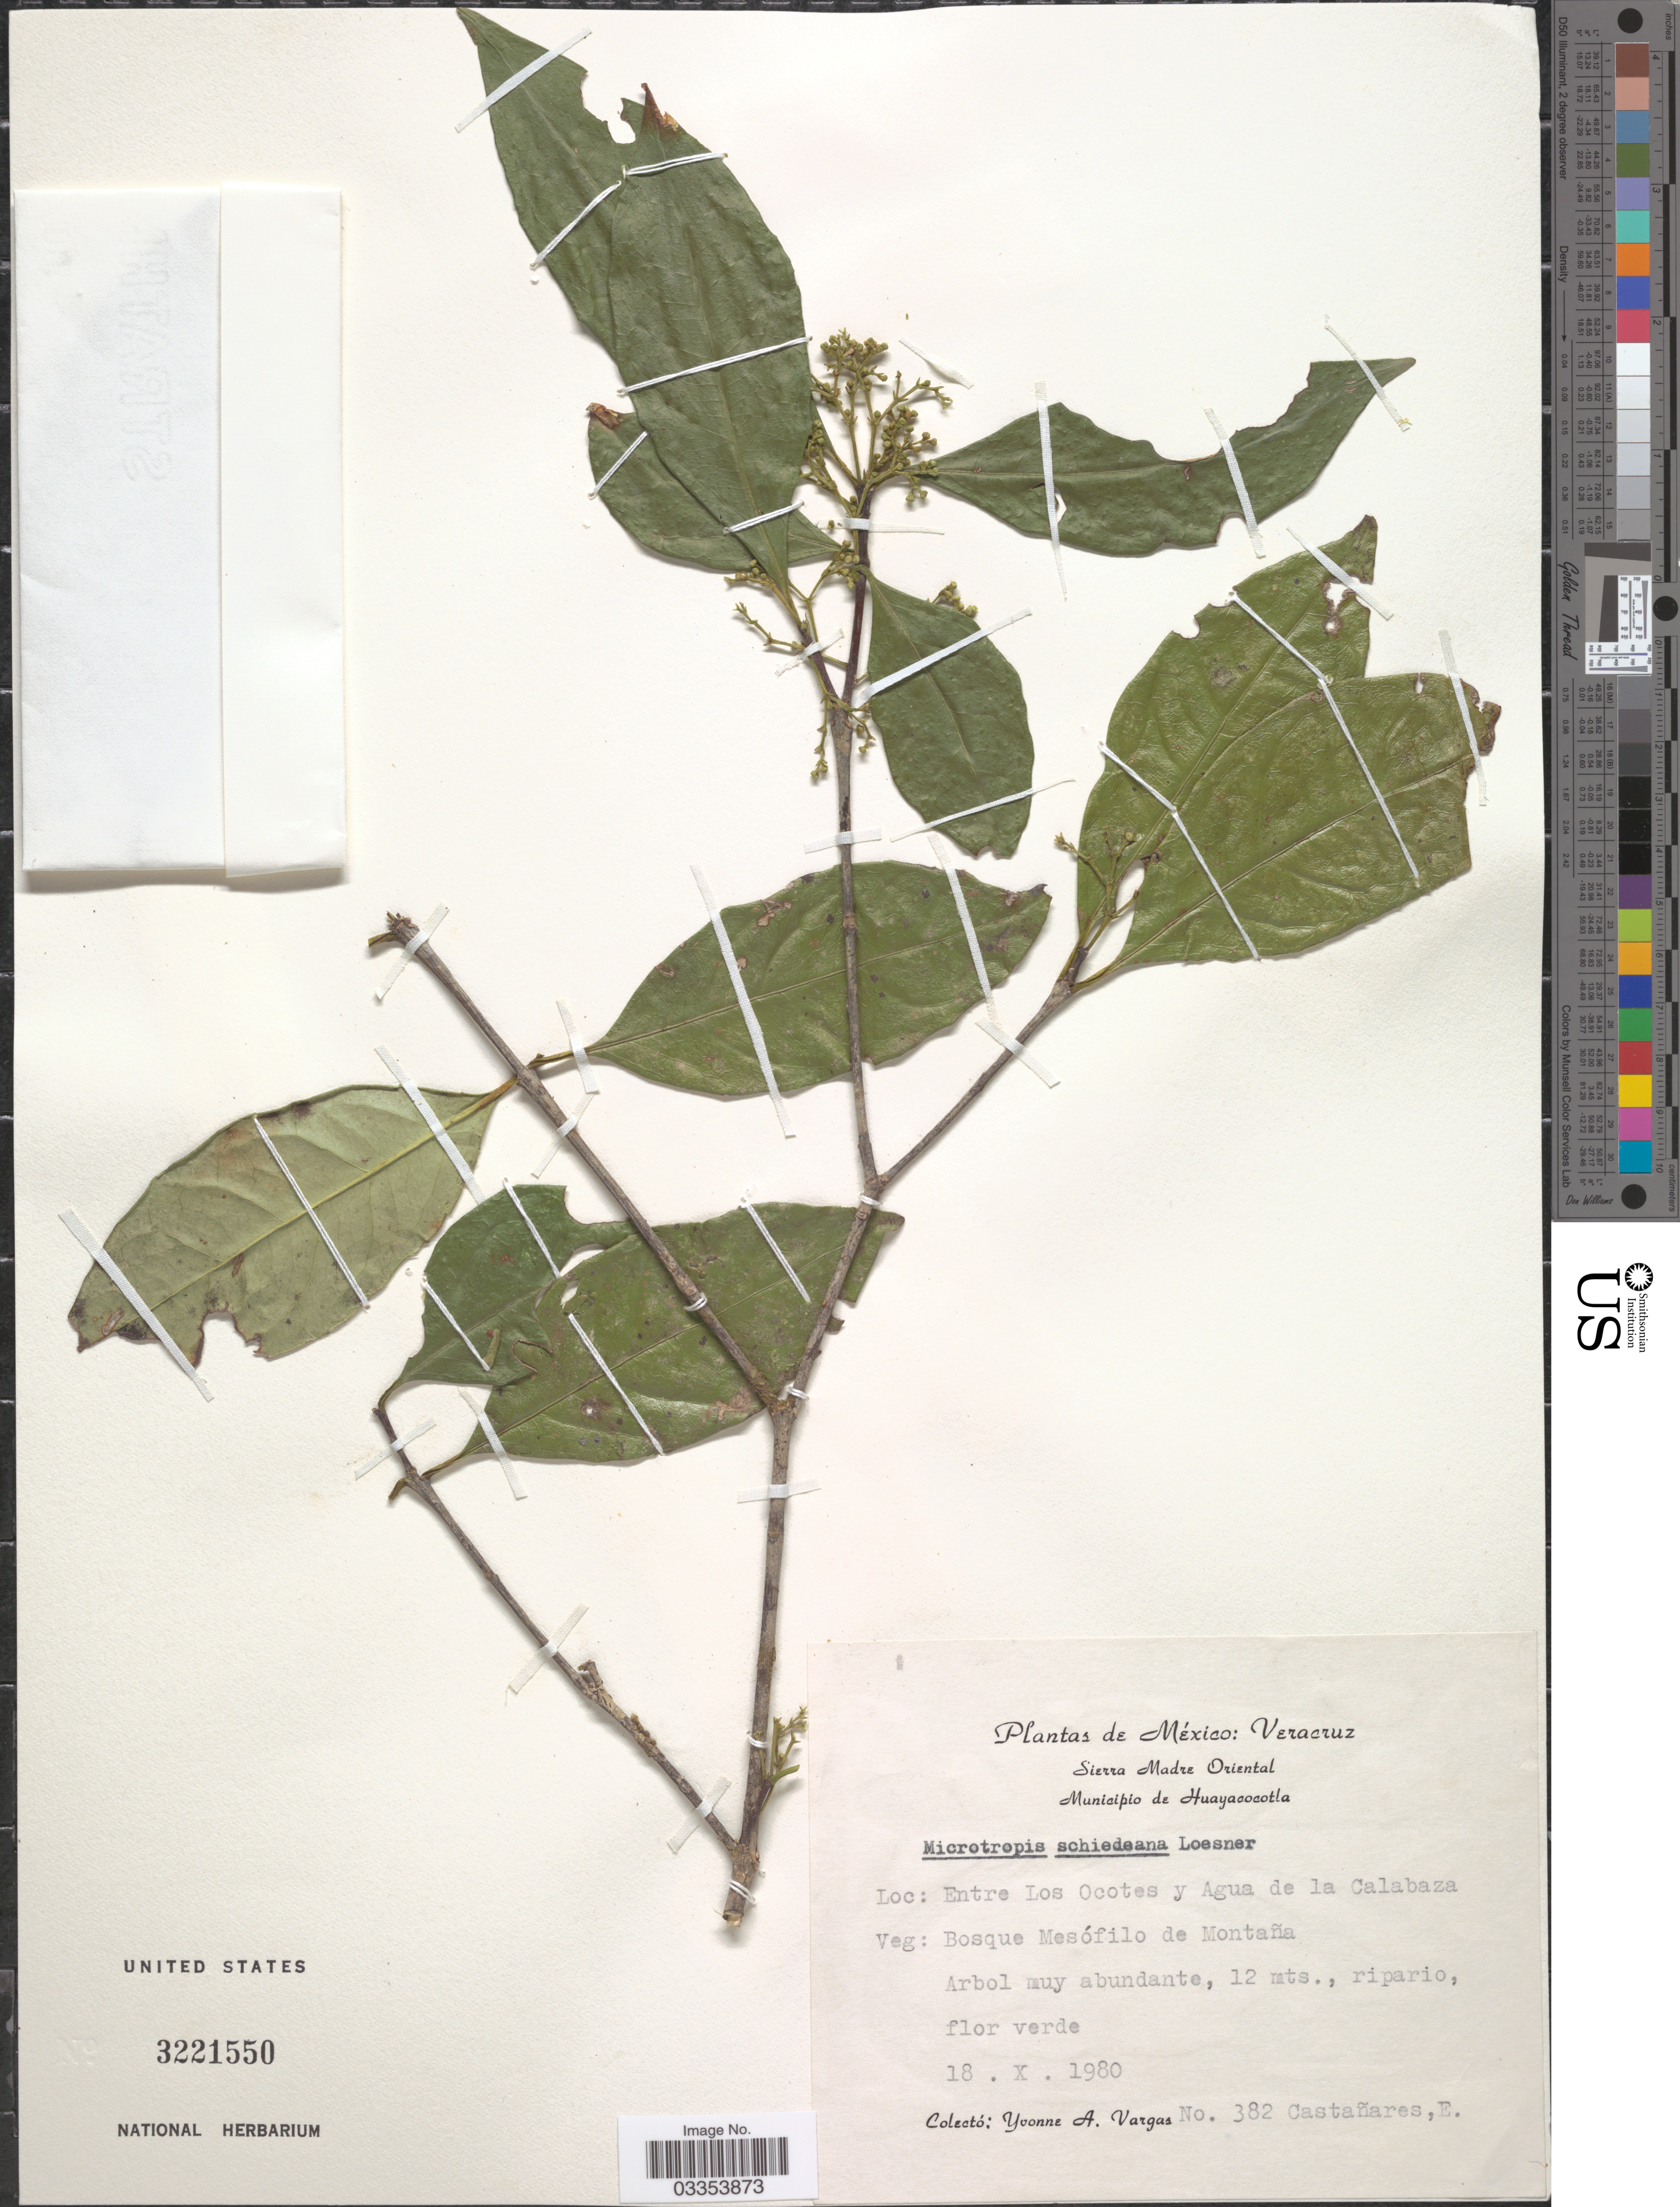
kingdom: Plantae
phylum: Tracheophyta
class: Magnoliopsida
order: Celastrales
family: Celastraceae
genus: Quetzalia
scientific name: Quetzalia schiedeana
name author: (Loes.) Lundell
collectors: Y. Vargas & E. Castañares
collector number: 382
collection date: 1980-10-18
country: Mexico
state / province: Veracruz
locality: Veracruz. Sierra Madre Oriental. Municipio de Huayacocotla. Entre Los Ocotes y Agua de la Calabaza.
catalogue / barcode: US 3221550